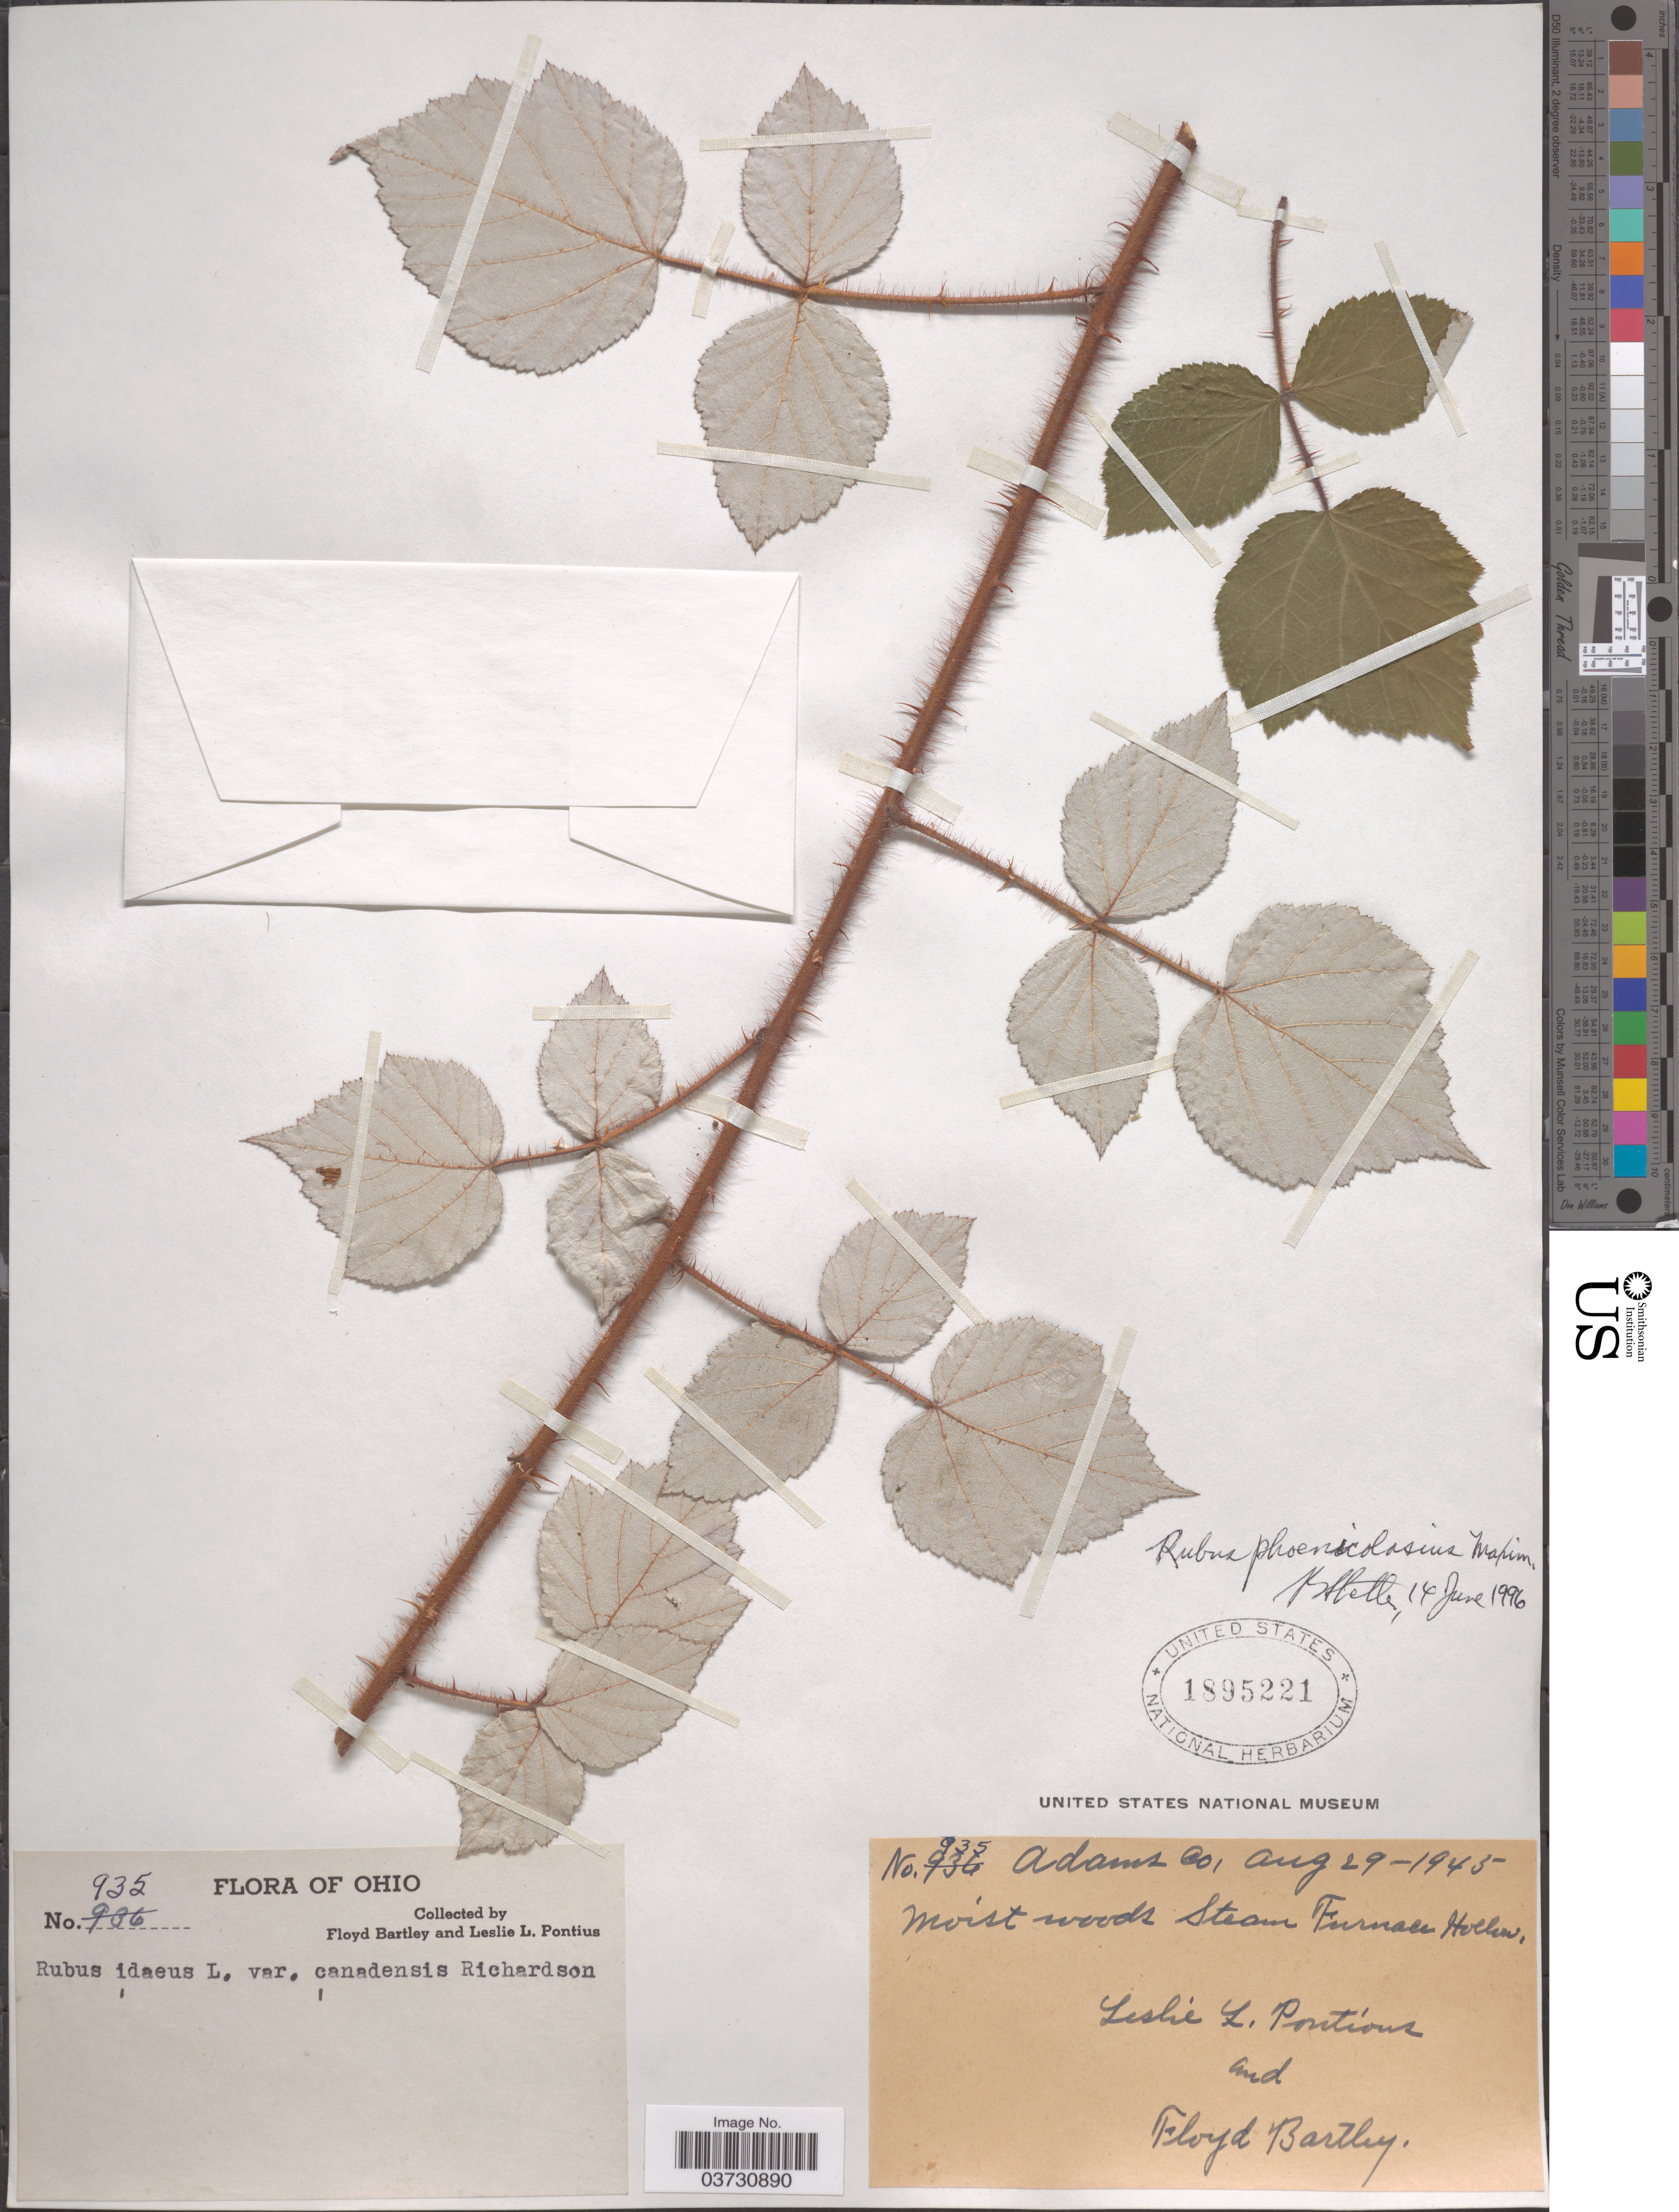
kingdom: Plantae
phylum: Tracheophyta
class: Magnoliopsida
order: Rosales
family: Rosaceae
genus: Rubus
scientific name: Rubus phoenicolasius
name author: Maxim.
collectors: F. Bartley & L. Pontius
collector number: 935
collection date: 1945-08-29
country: United States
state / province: Ohio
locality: Adams Co. Moist woods Steam Furnace Hollow.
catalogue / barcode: US 1895221